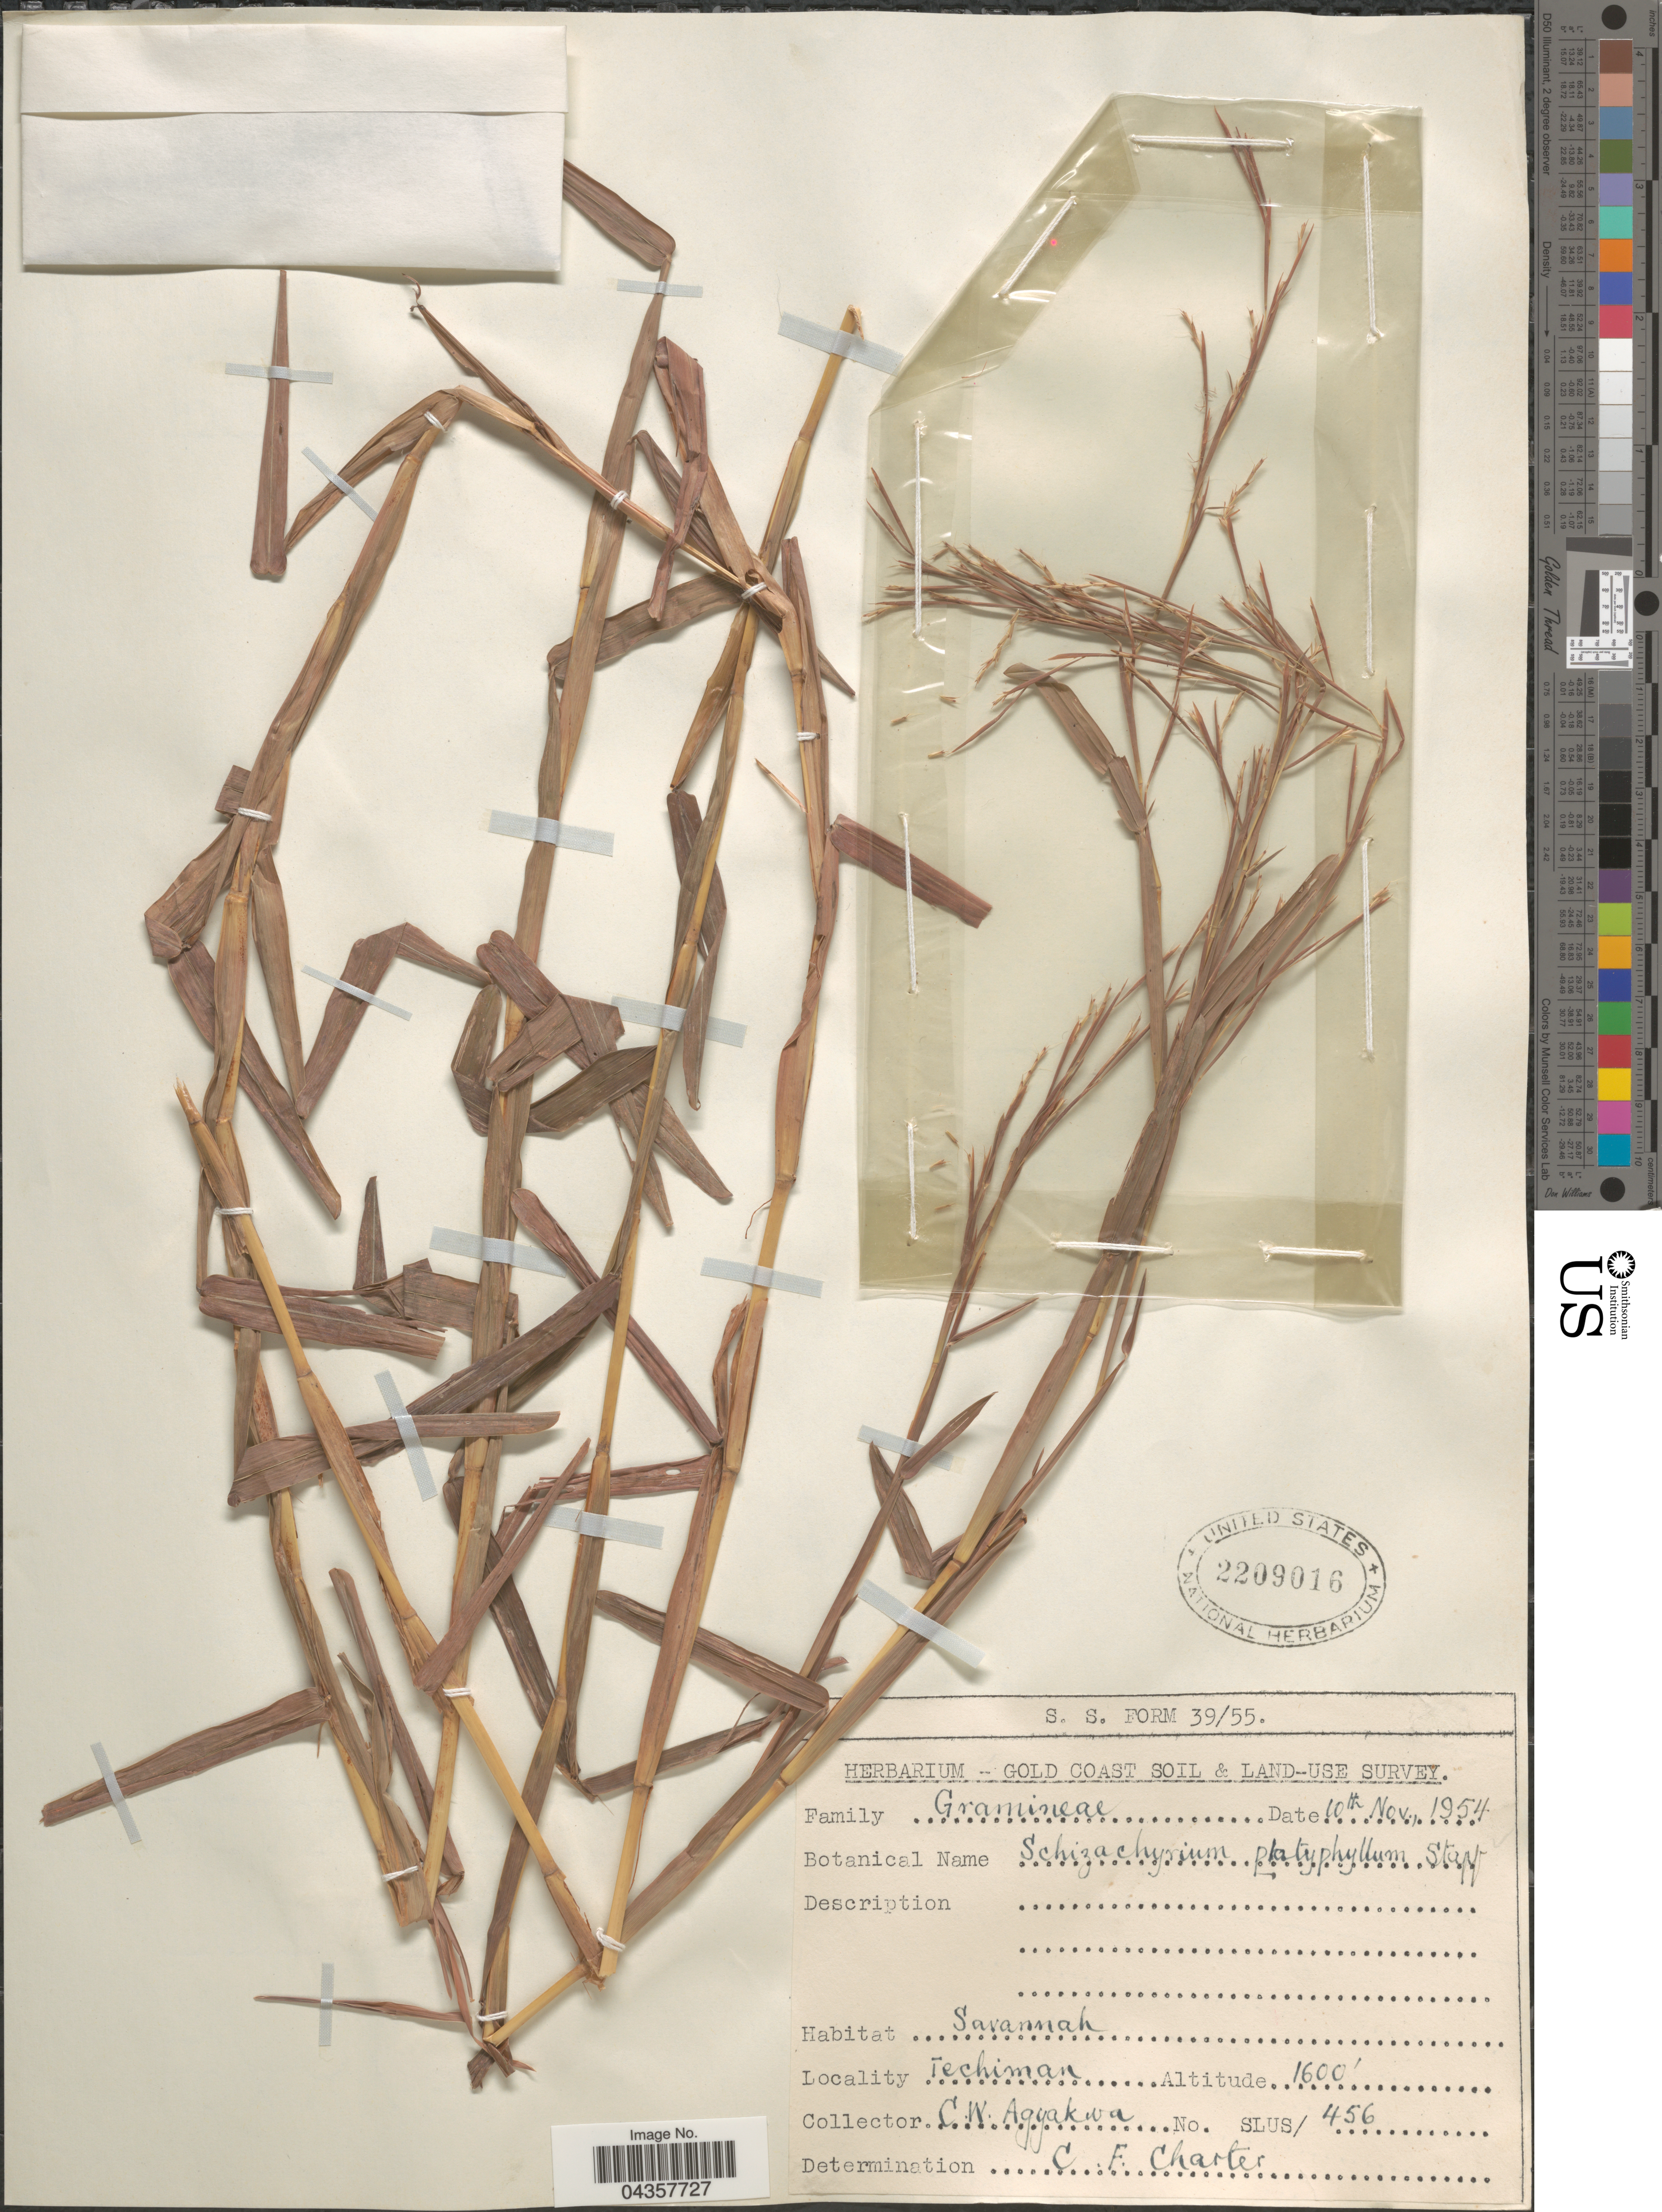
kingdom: Plantae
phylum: Tracheophyta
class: Liliopsida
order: Poales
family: Poaceae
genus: Schizachyrium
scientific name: Schizachyrium platyphyllum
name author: (Franch.) Stapf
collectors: C. Agyakwa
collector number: SLUS/ 456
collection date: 1954-11-10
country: Ghana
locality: Gold Coast Soil & Land-Use Survey. Techiman.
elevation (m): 488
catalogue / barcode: US 2209016